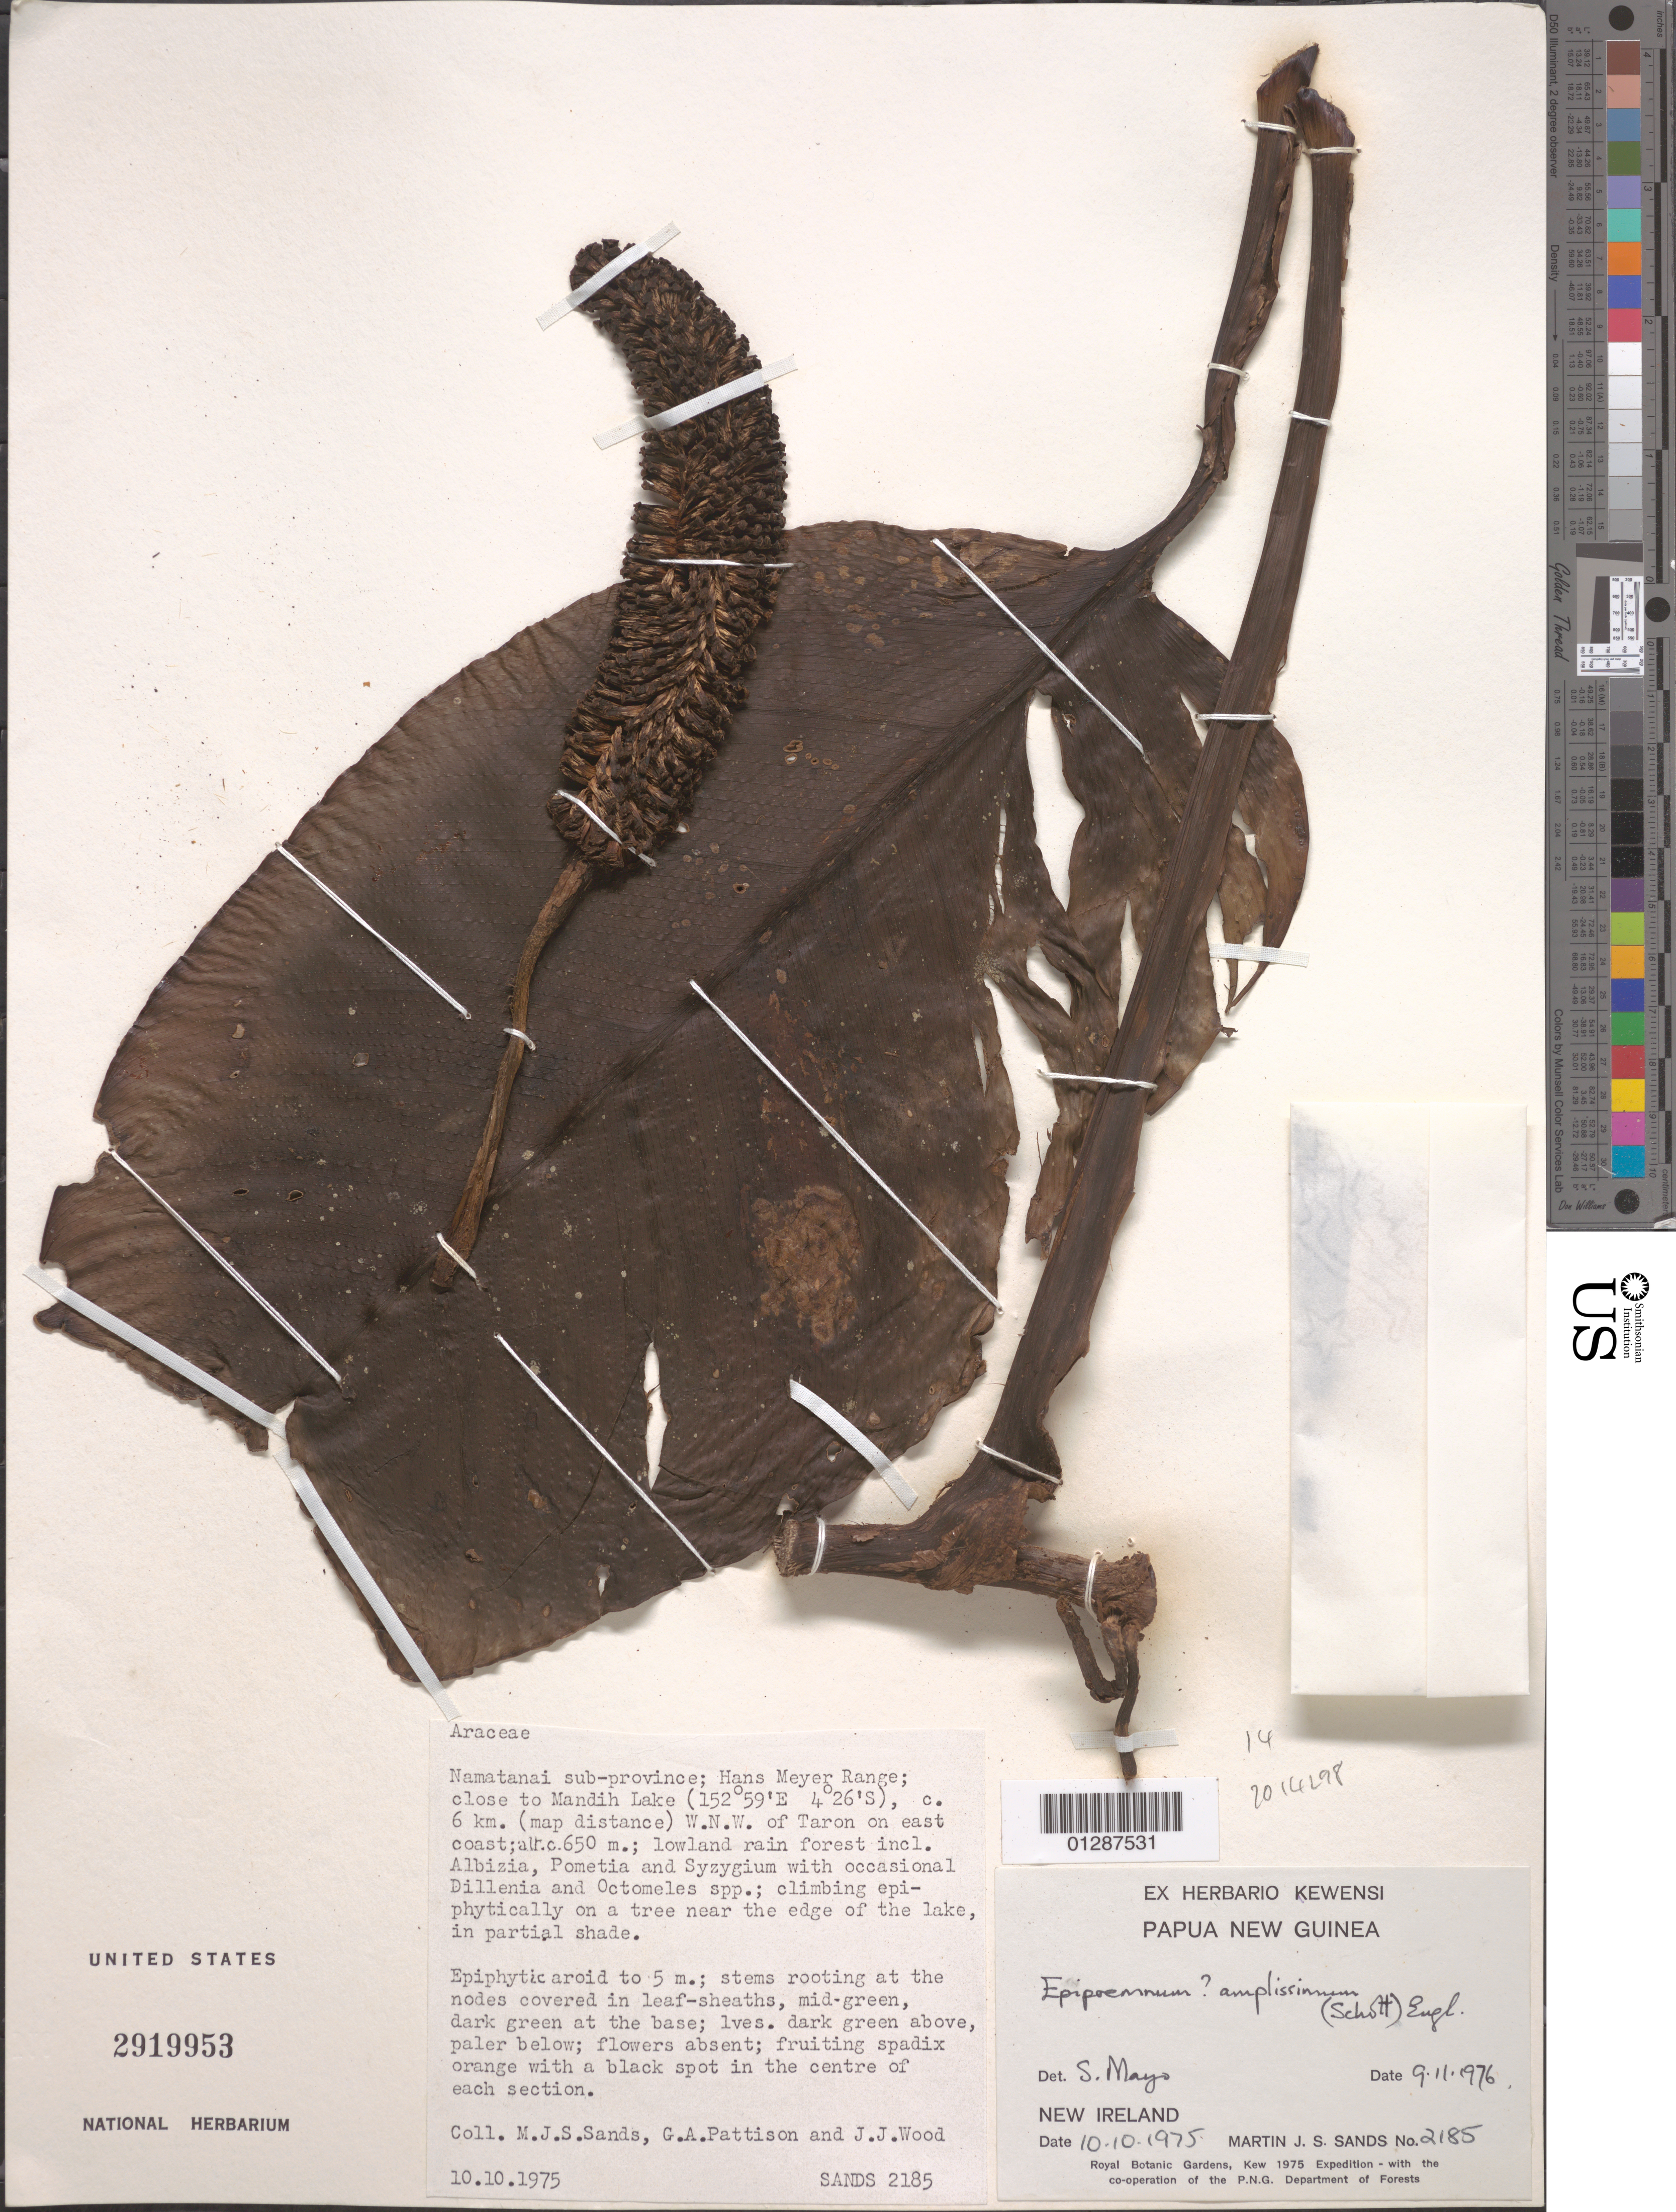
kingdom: Plantae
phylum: Tracheophyta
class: Liliopsida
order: Alismatales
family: Araceae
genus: Epipremnum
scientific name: Epipremnum amplissimum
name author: (Schott) Engl.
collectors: M. Sands, G. Pattison & J. Wood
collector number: SANDS 2185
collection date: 1975-10-10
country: Papua New Guinea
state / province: New Ireland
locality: Namatanai sub-province; Hans Meyer Range; close to Mandih Lake, ca. 6 km. (map distance) W.N.W. of Taron on east coast.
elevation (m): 650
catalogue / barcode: US 2919953